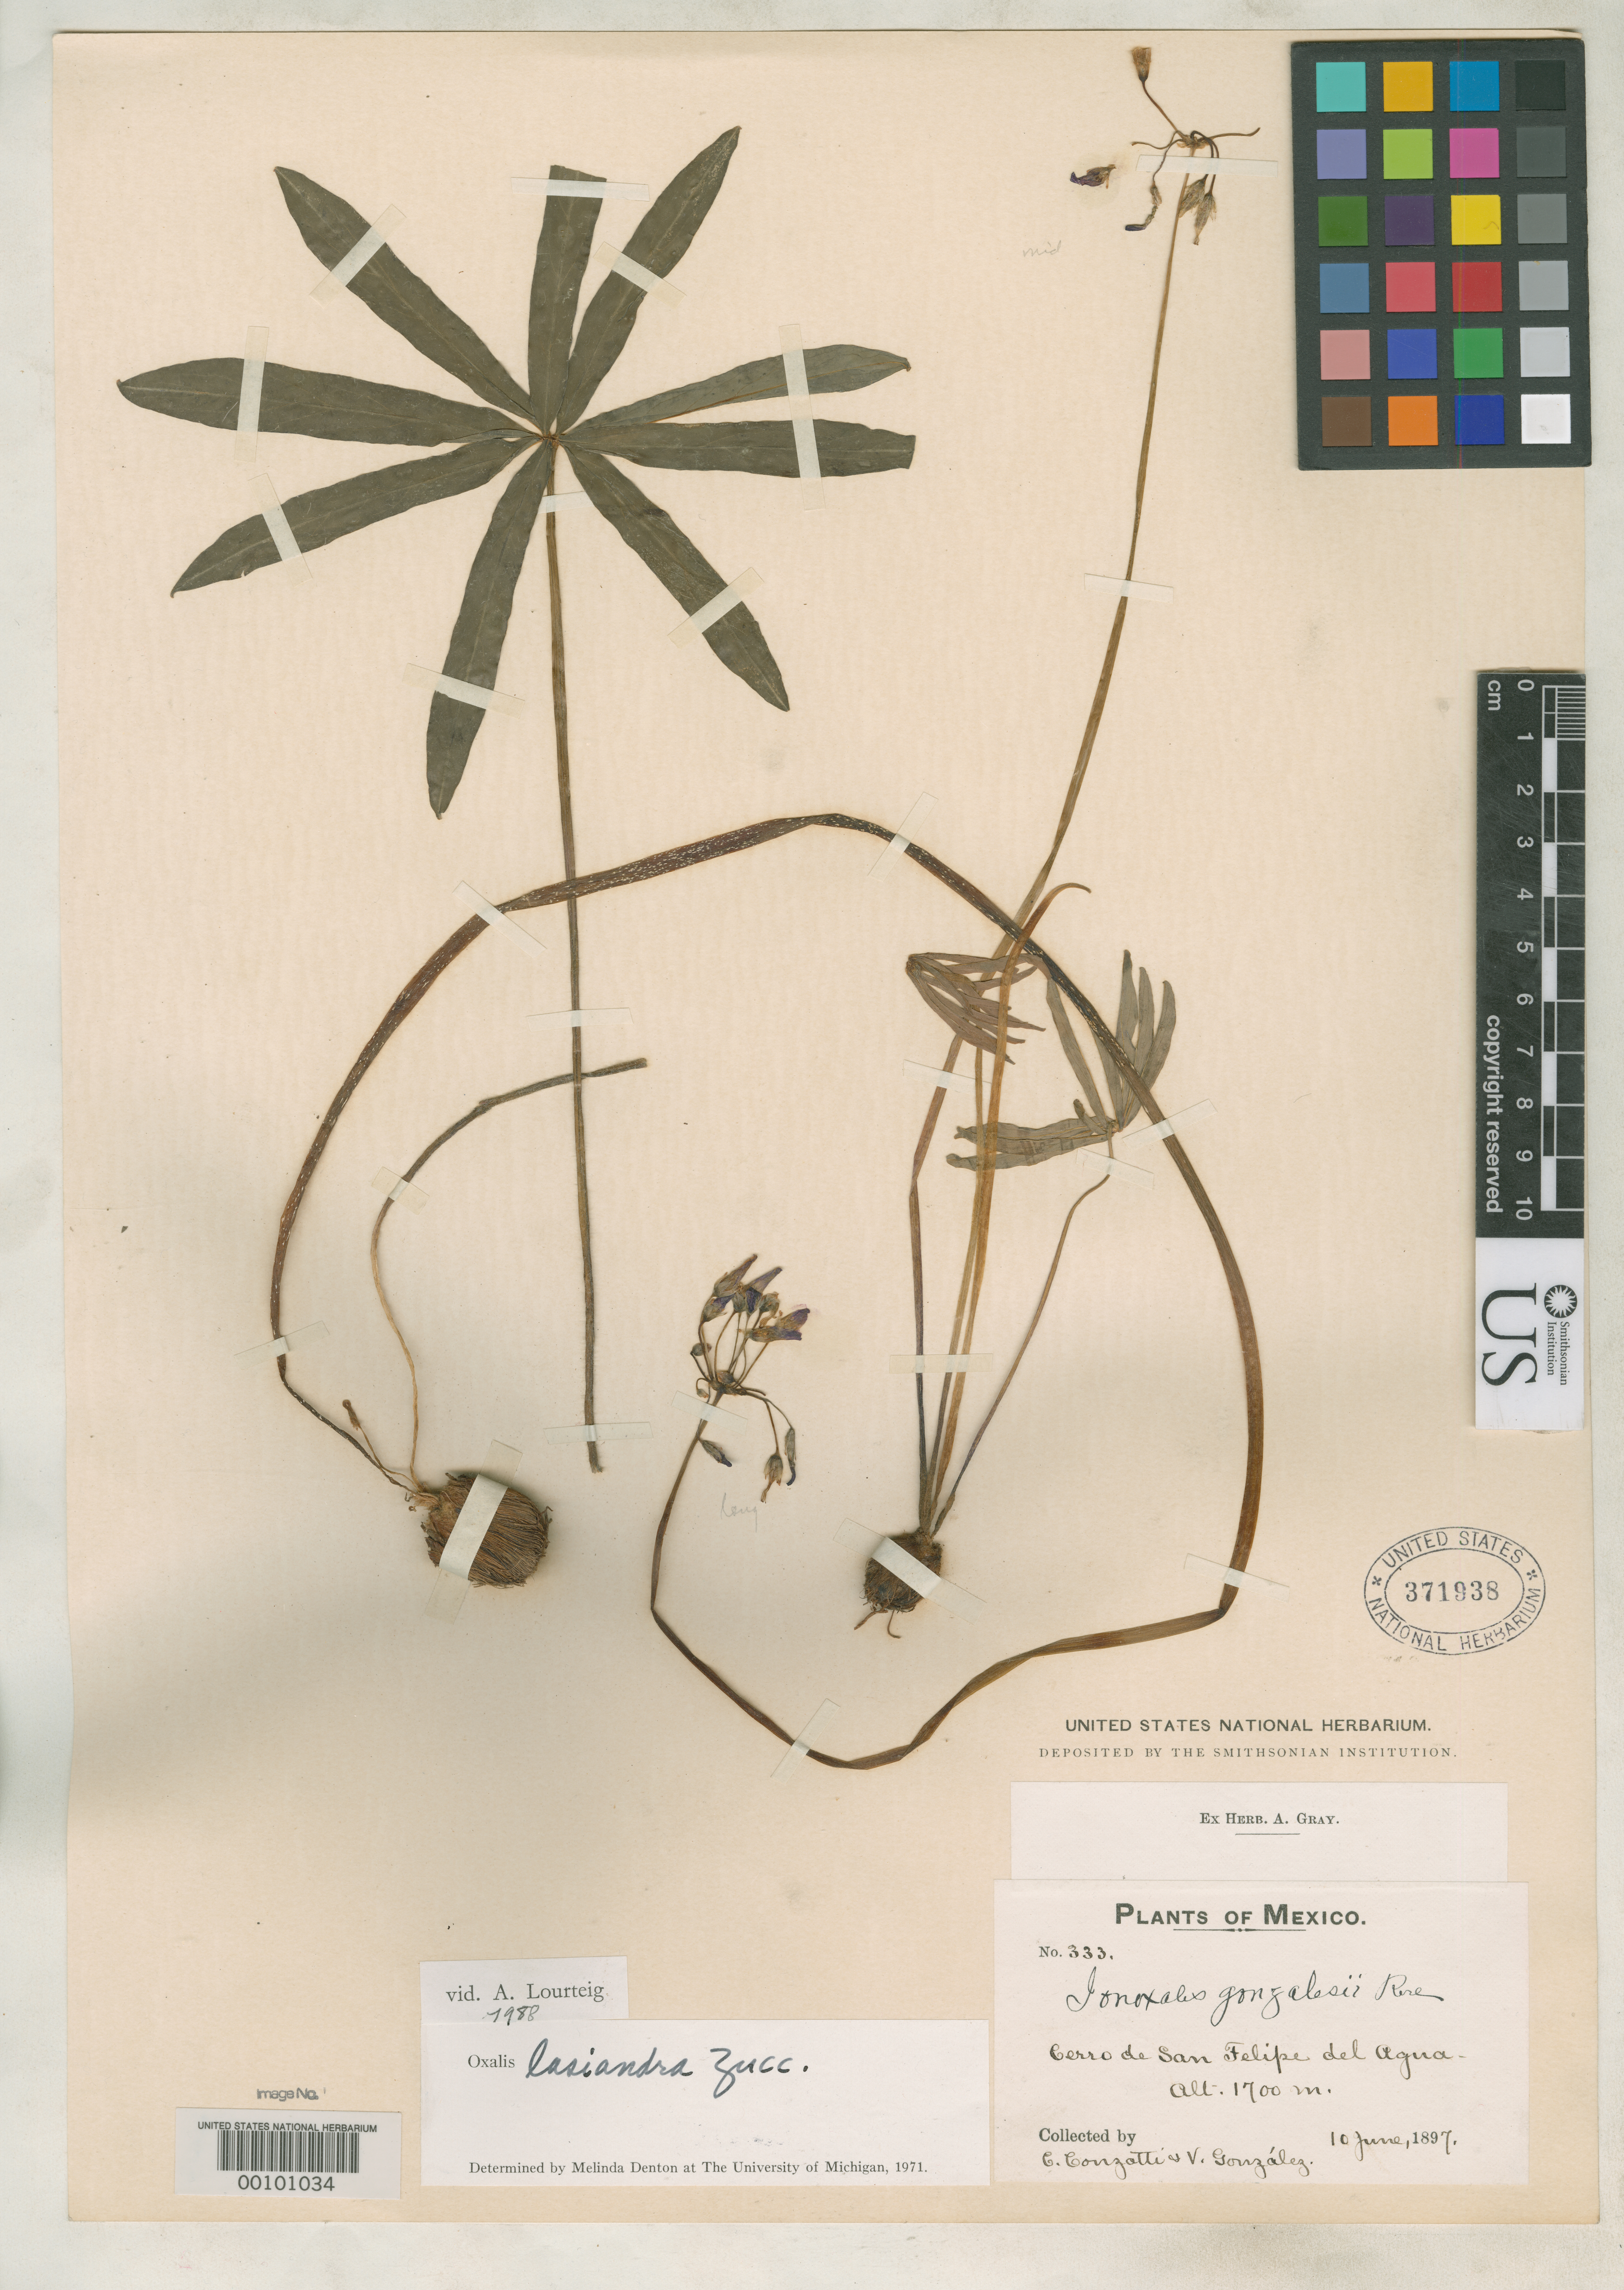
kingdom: Plantae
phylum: Tracheophyta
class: Magnoliopsida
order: Oxalidales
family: Oxalidaceae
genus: Ionoxalis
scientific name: Ionoxalis gonzalesii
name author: Rose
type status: Holotype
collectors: C. Conzatti & V. Gonzalez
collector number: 333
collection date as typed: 10 Jun 1897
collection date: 1897-06-10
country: Mexico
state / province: Oaxaca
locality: San Felipe.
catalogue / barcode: US 371938